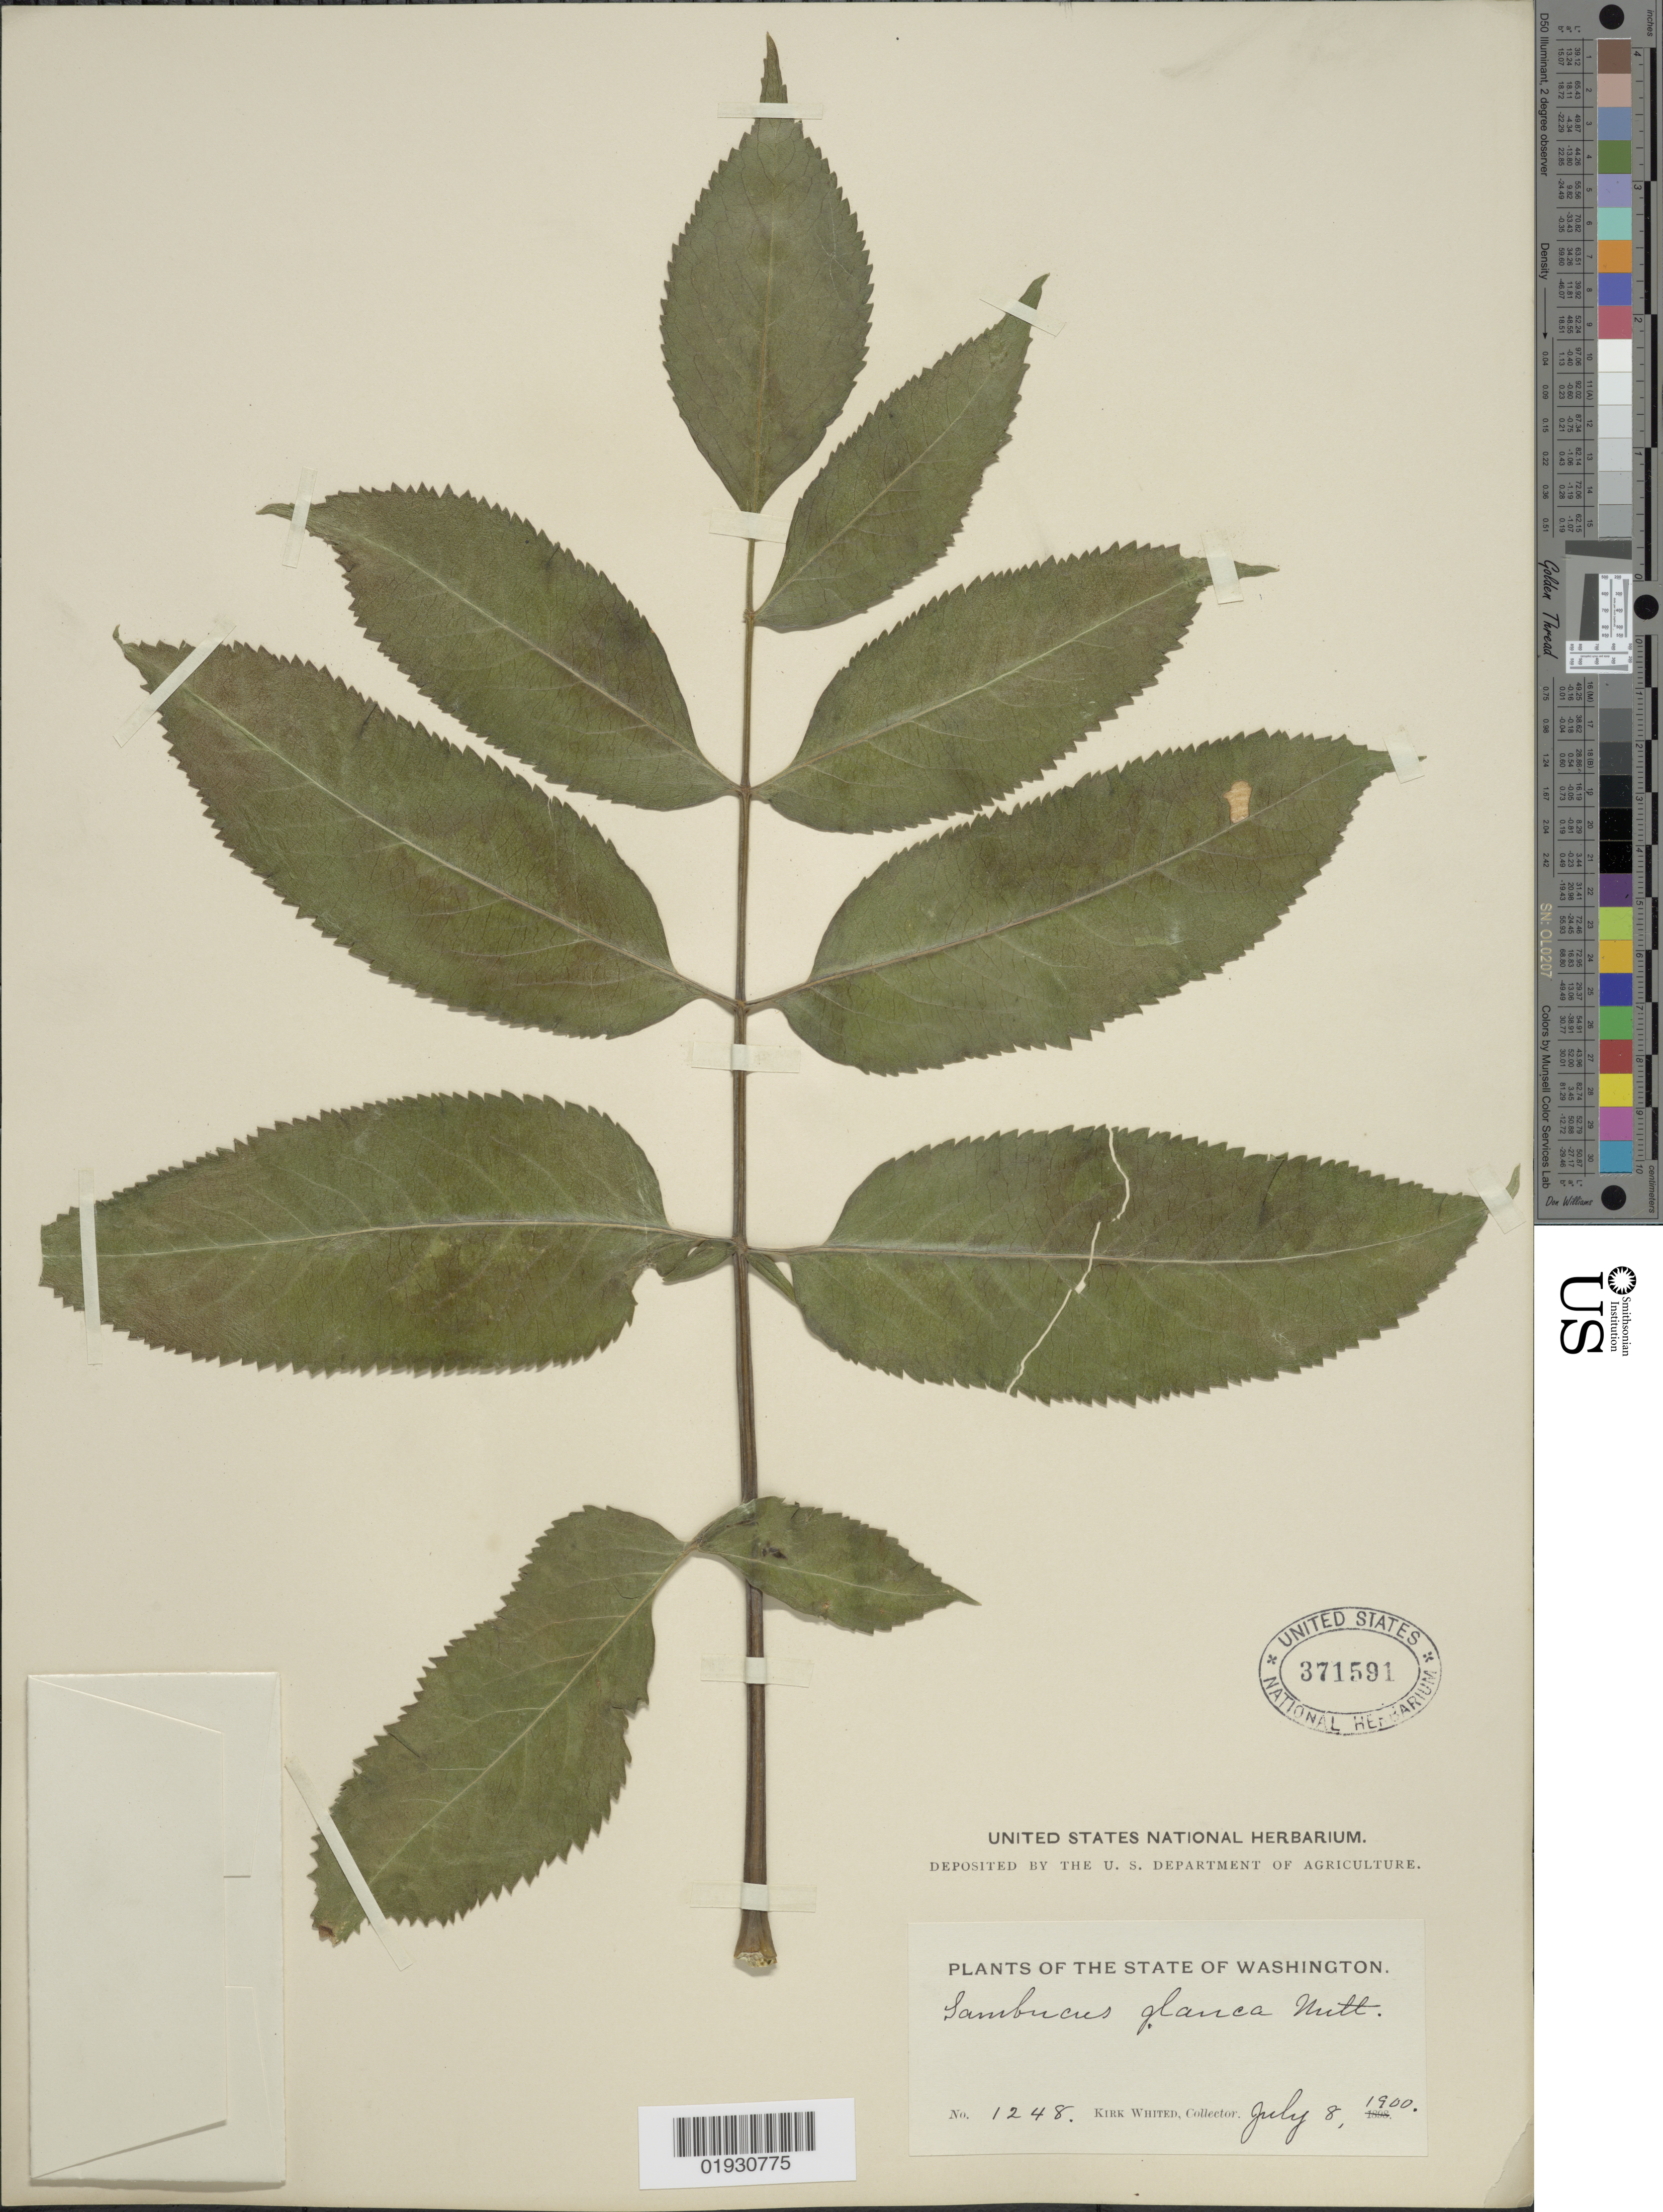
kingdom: Plantae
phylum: Tracheophyta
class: Magnoliopsida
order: Dipsacales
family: Viburnaceae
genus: Sambucus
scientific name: Sambucus cerulea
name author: Raf.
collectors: K. Whited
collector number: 1248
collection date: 1900-07-08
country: United States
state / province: Washington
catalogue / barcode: US 371591